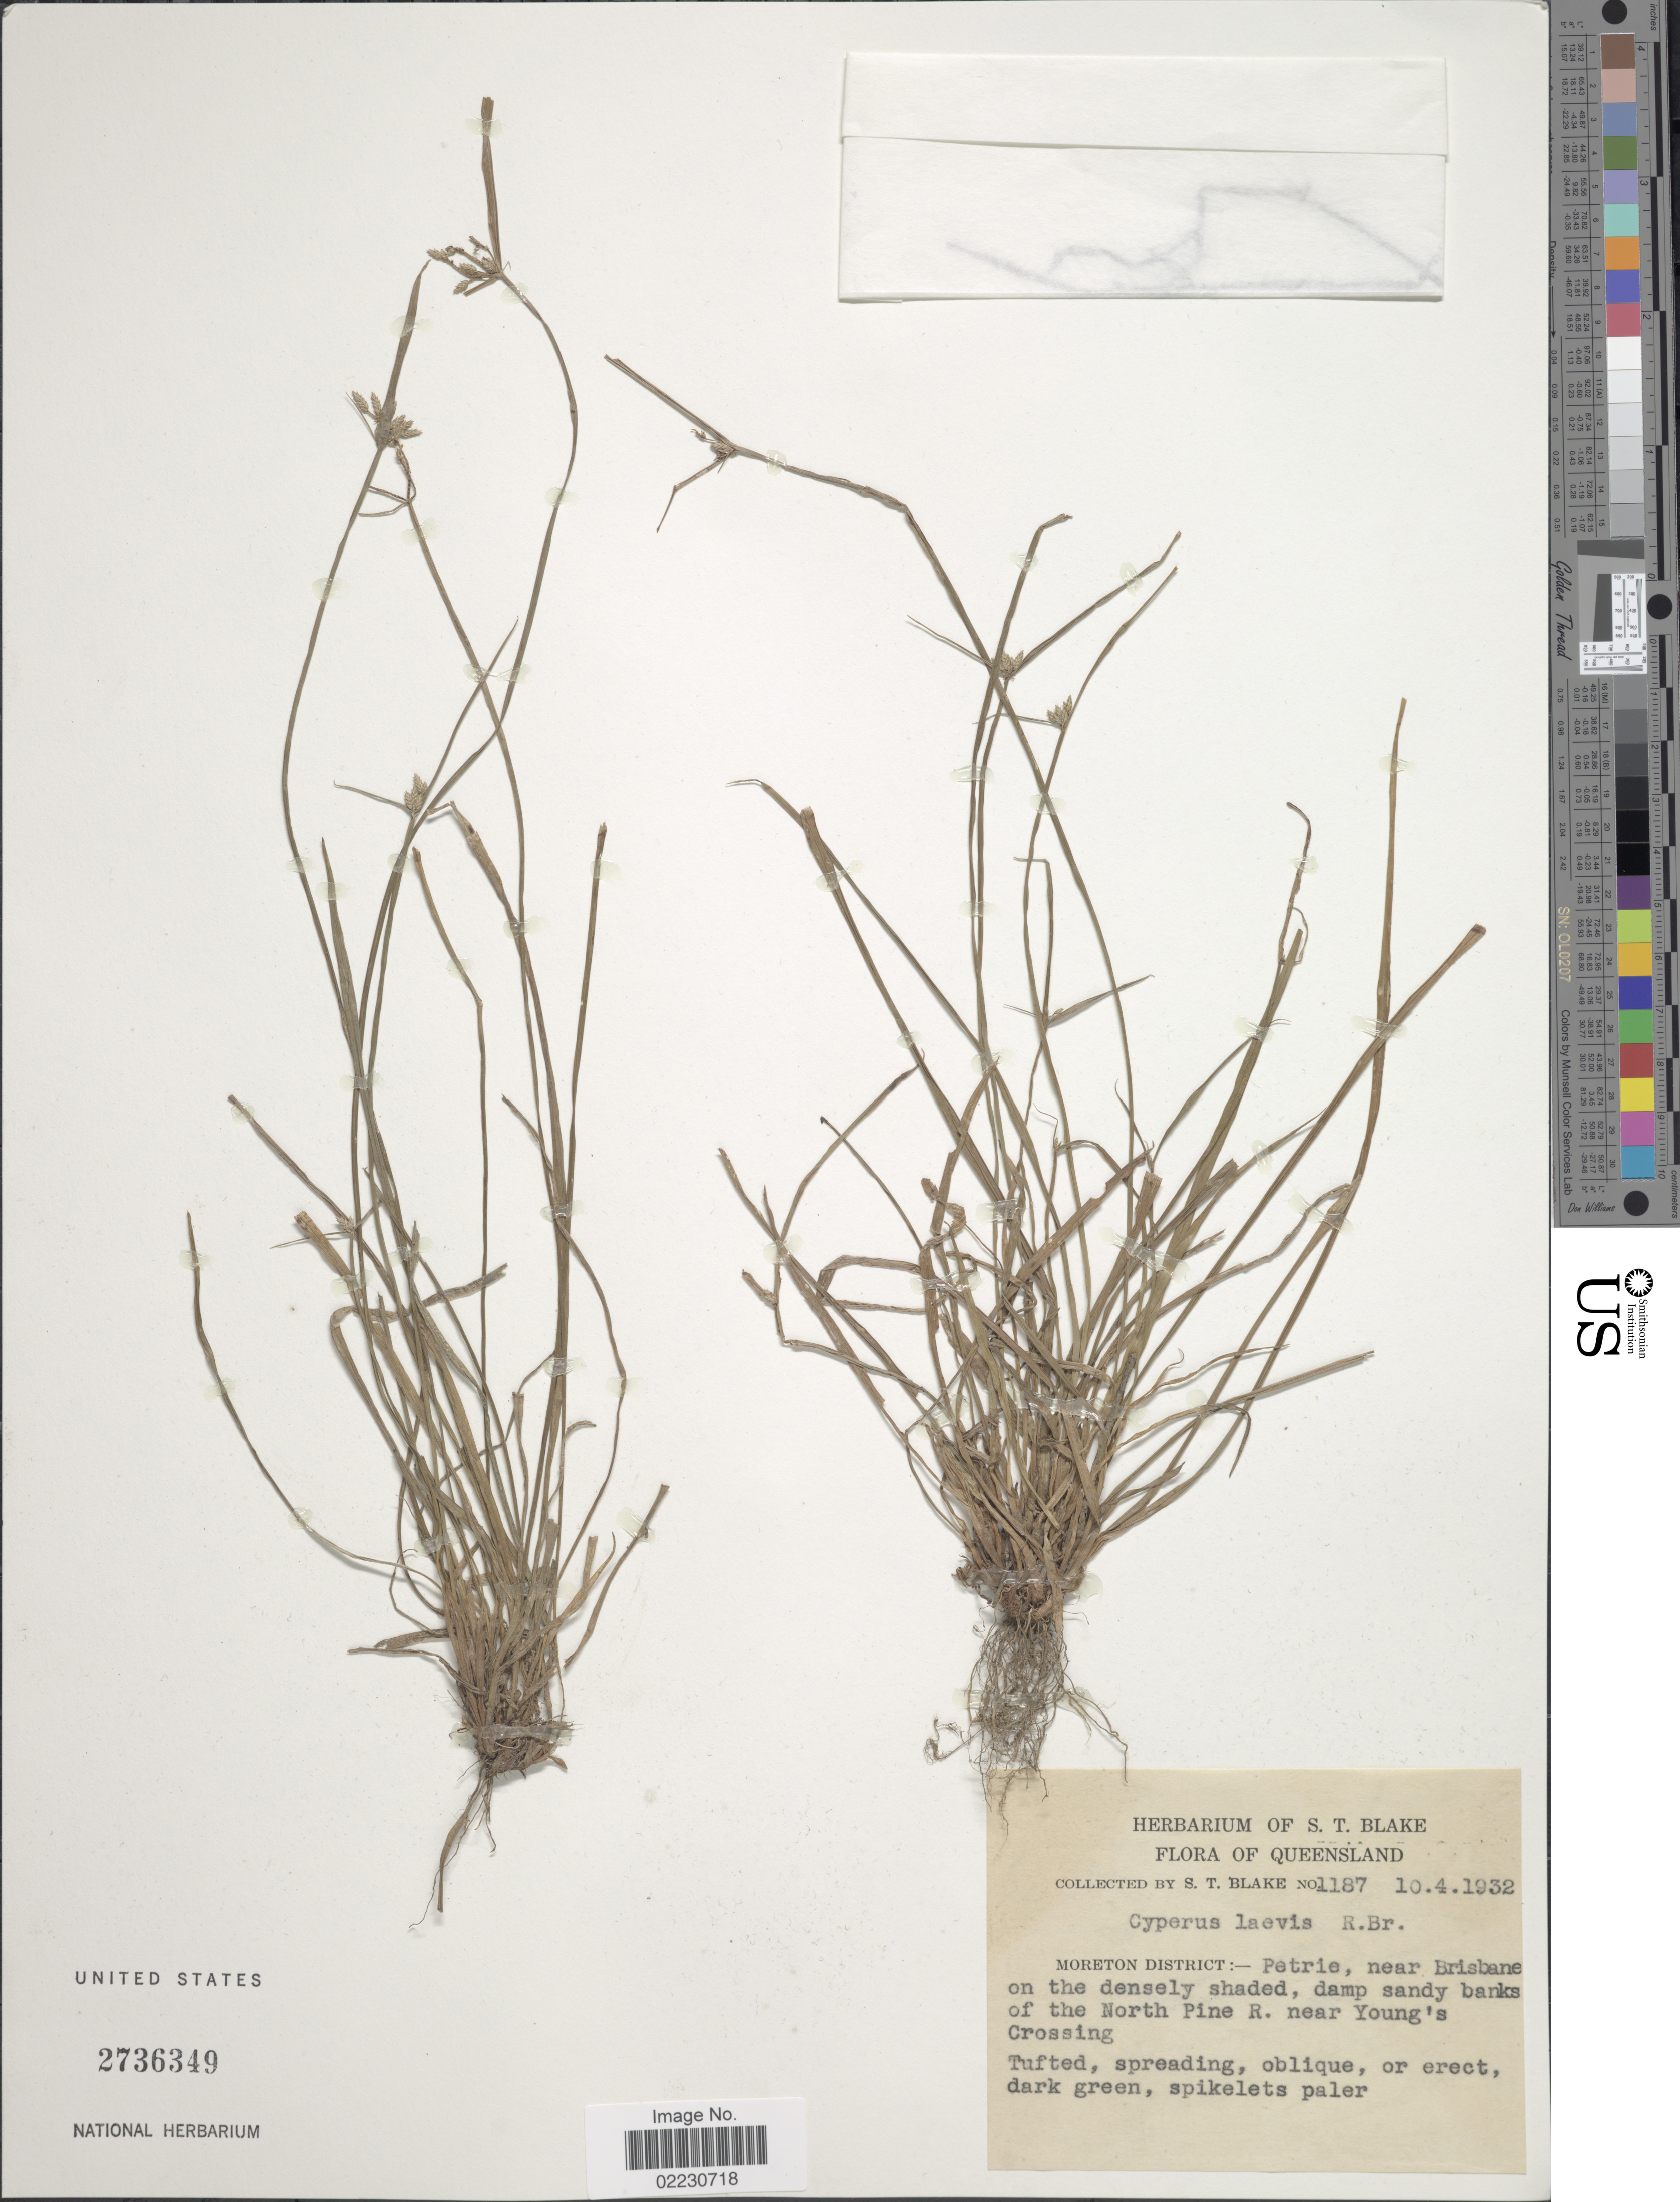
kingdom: Plantae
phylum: Tracheophyta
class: Liliopsida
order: Poales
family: Cyperaceae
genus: Cyperus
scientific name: Cyperus laevis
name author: R. Br.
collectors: S. T. Blake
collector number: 1187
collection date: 1932-04-10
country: Australia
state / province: Queensland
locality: Moreton District:- Petrie, near Brisbane on the densely shaded, damp sandy banks of the North Pine R. near Young's Crossing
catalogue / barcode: US 2736349